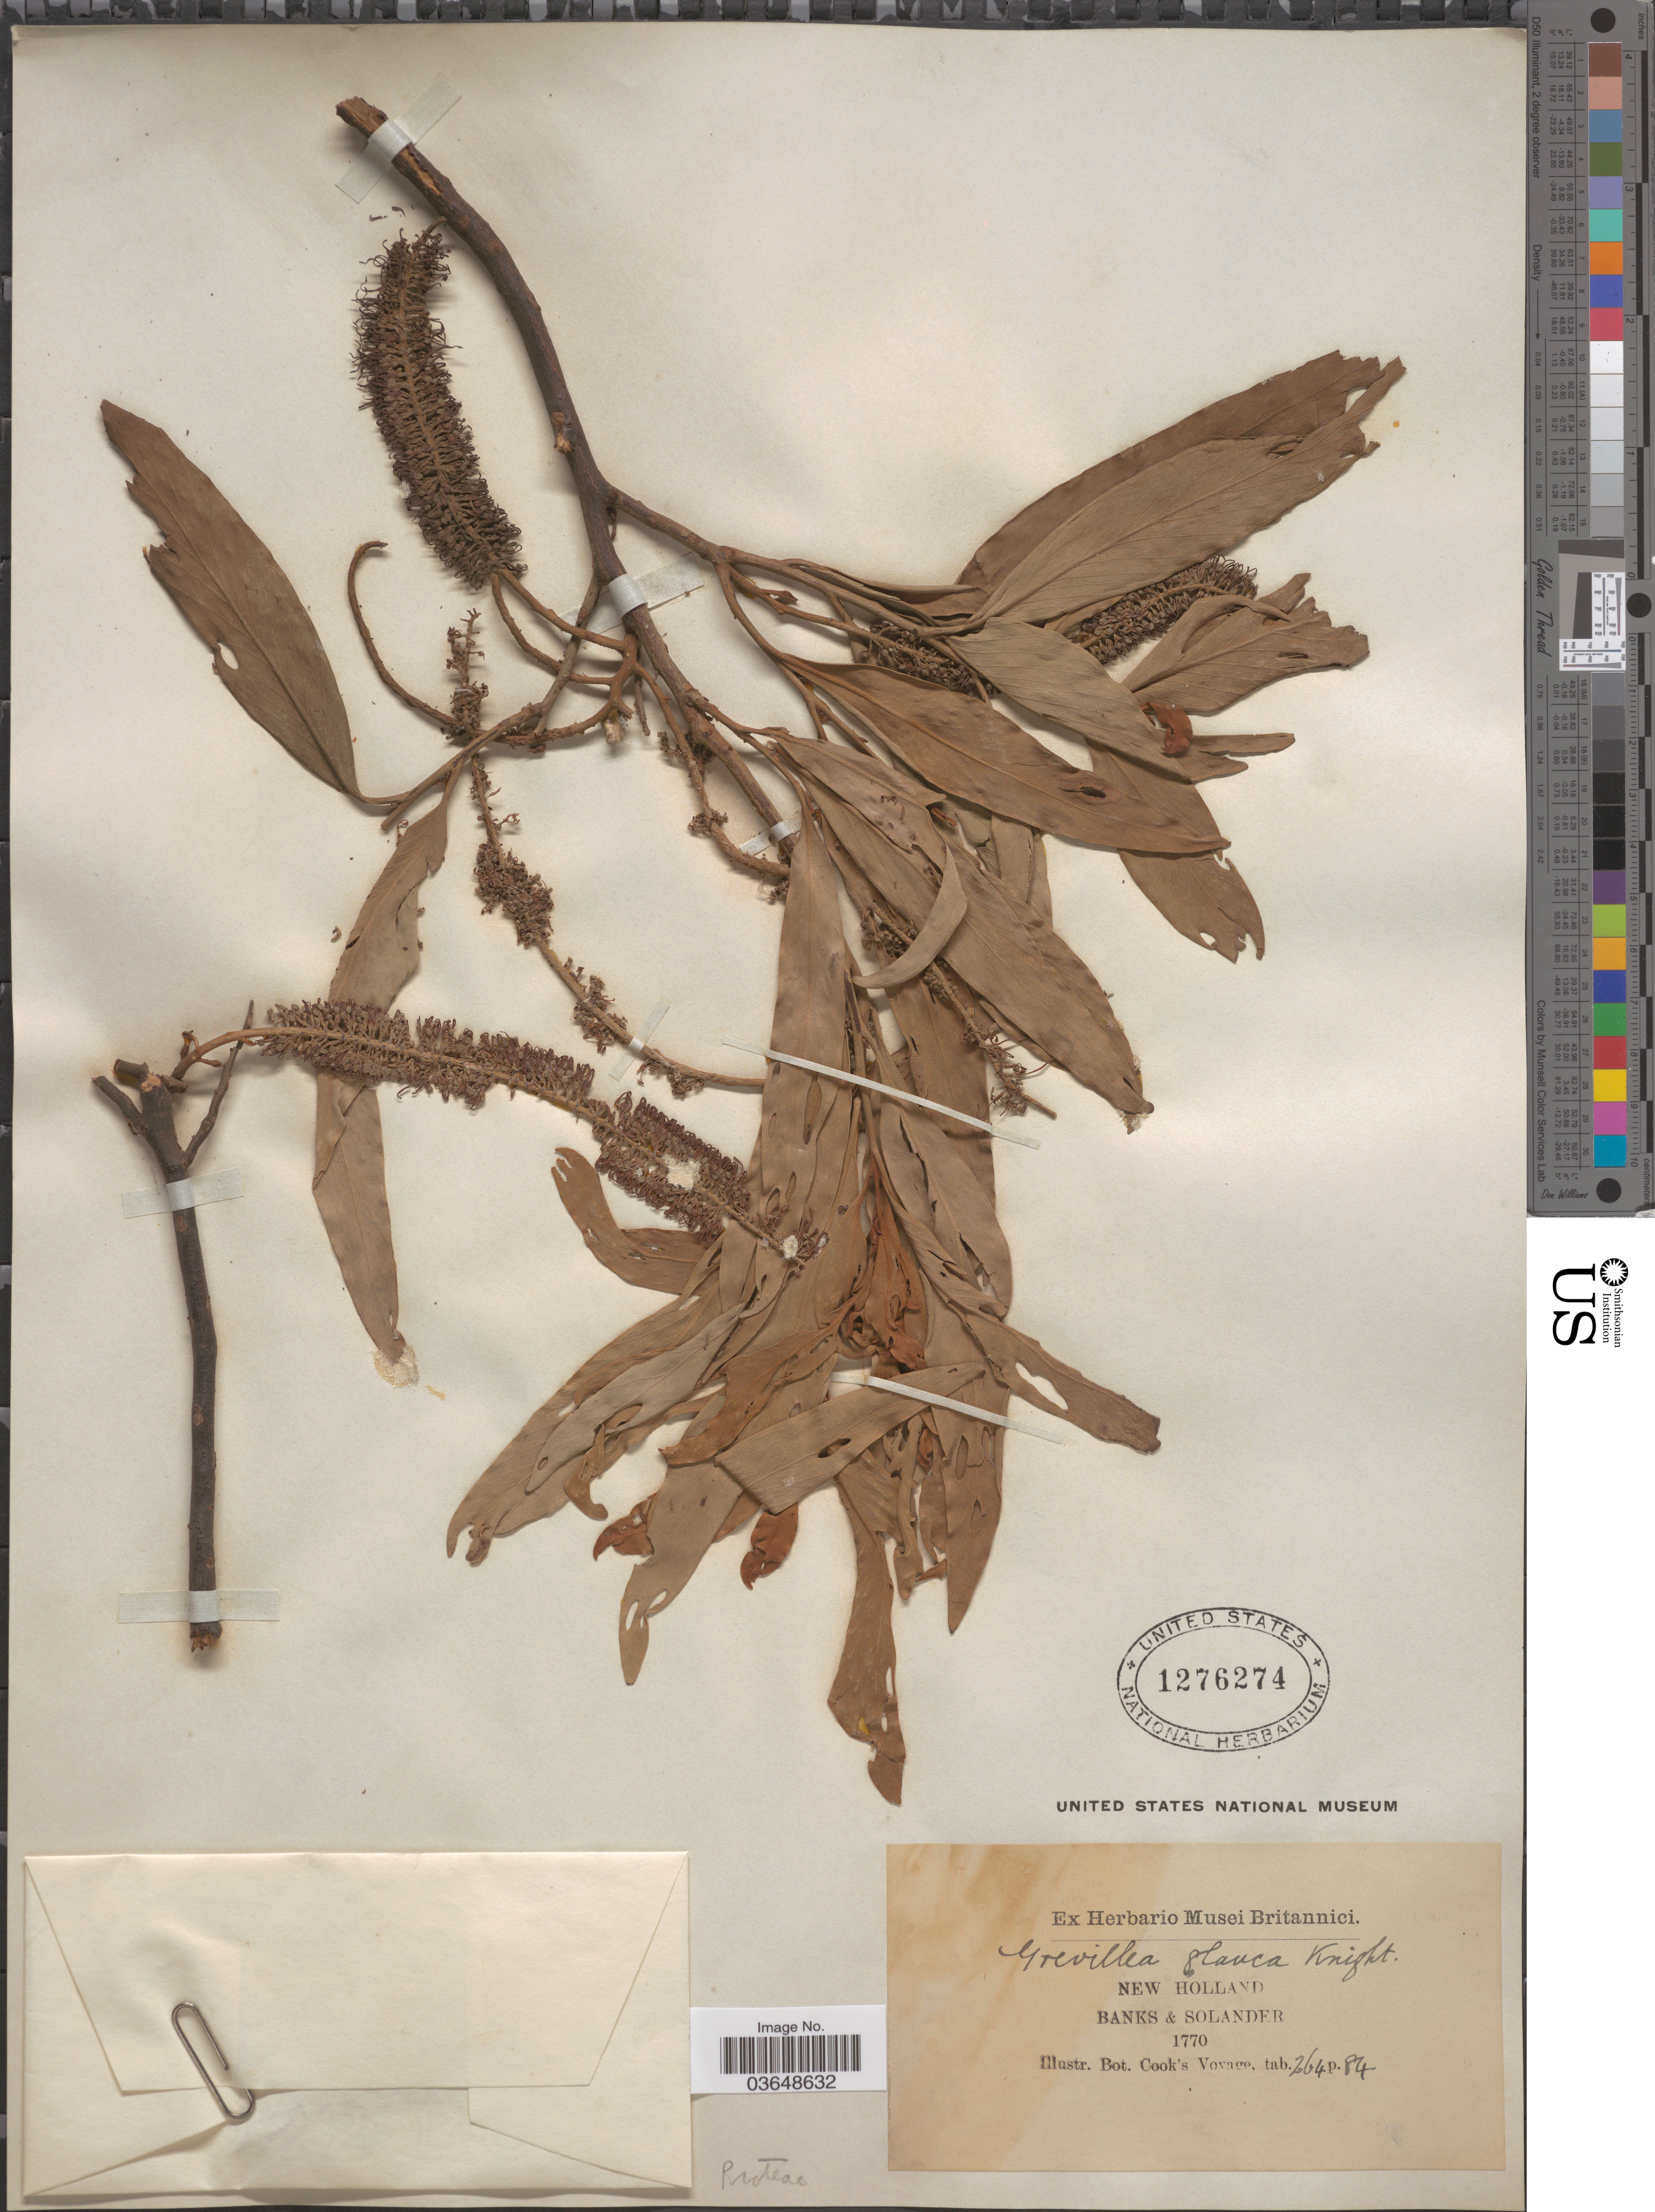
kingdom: Plantae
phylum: Tracheophyta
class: Magnoliopsida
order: Proteales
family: Proteaceae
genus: Grevillea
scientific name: Grevillea glauca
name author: Banks & Sol. ex Knight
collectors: -- Banks & -- Solander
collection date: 1770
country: Australia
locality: New Holland.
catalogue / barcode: US 1276274